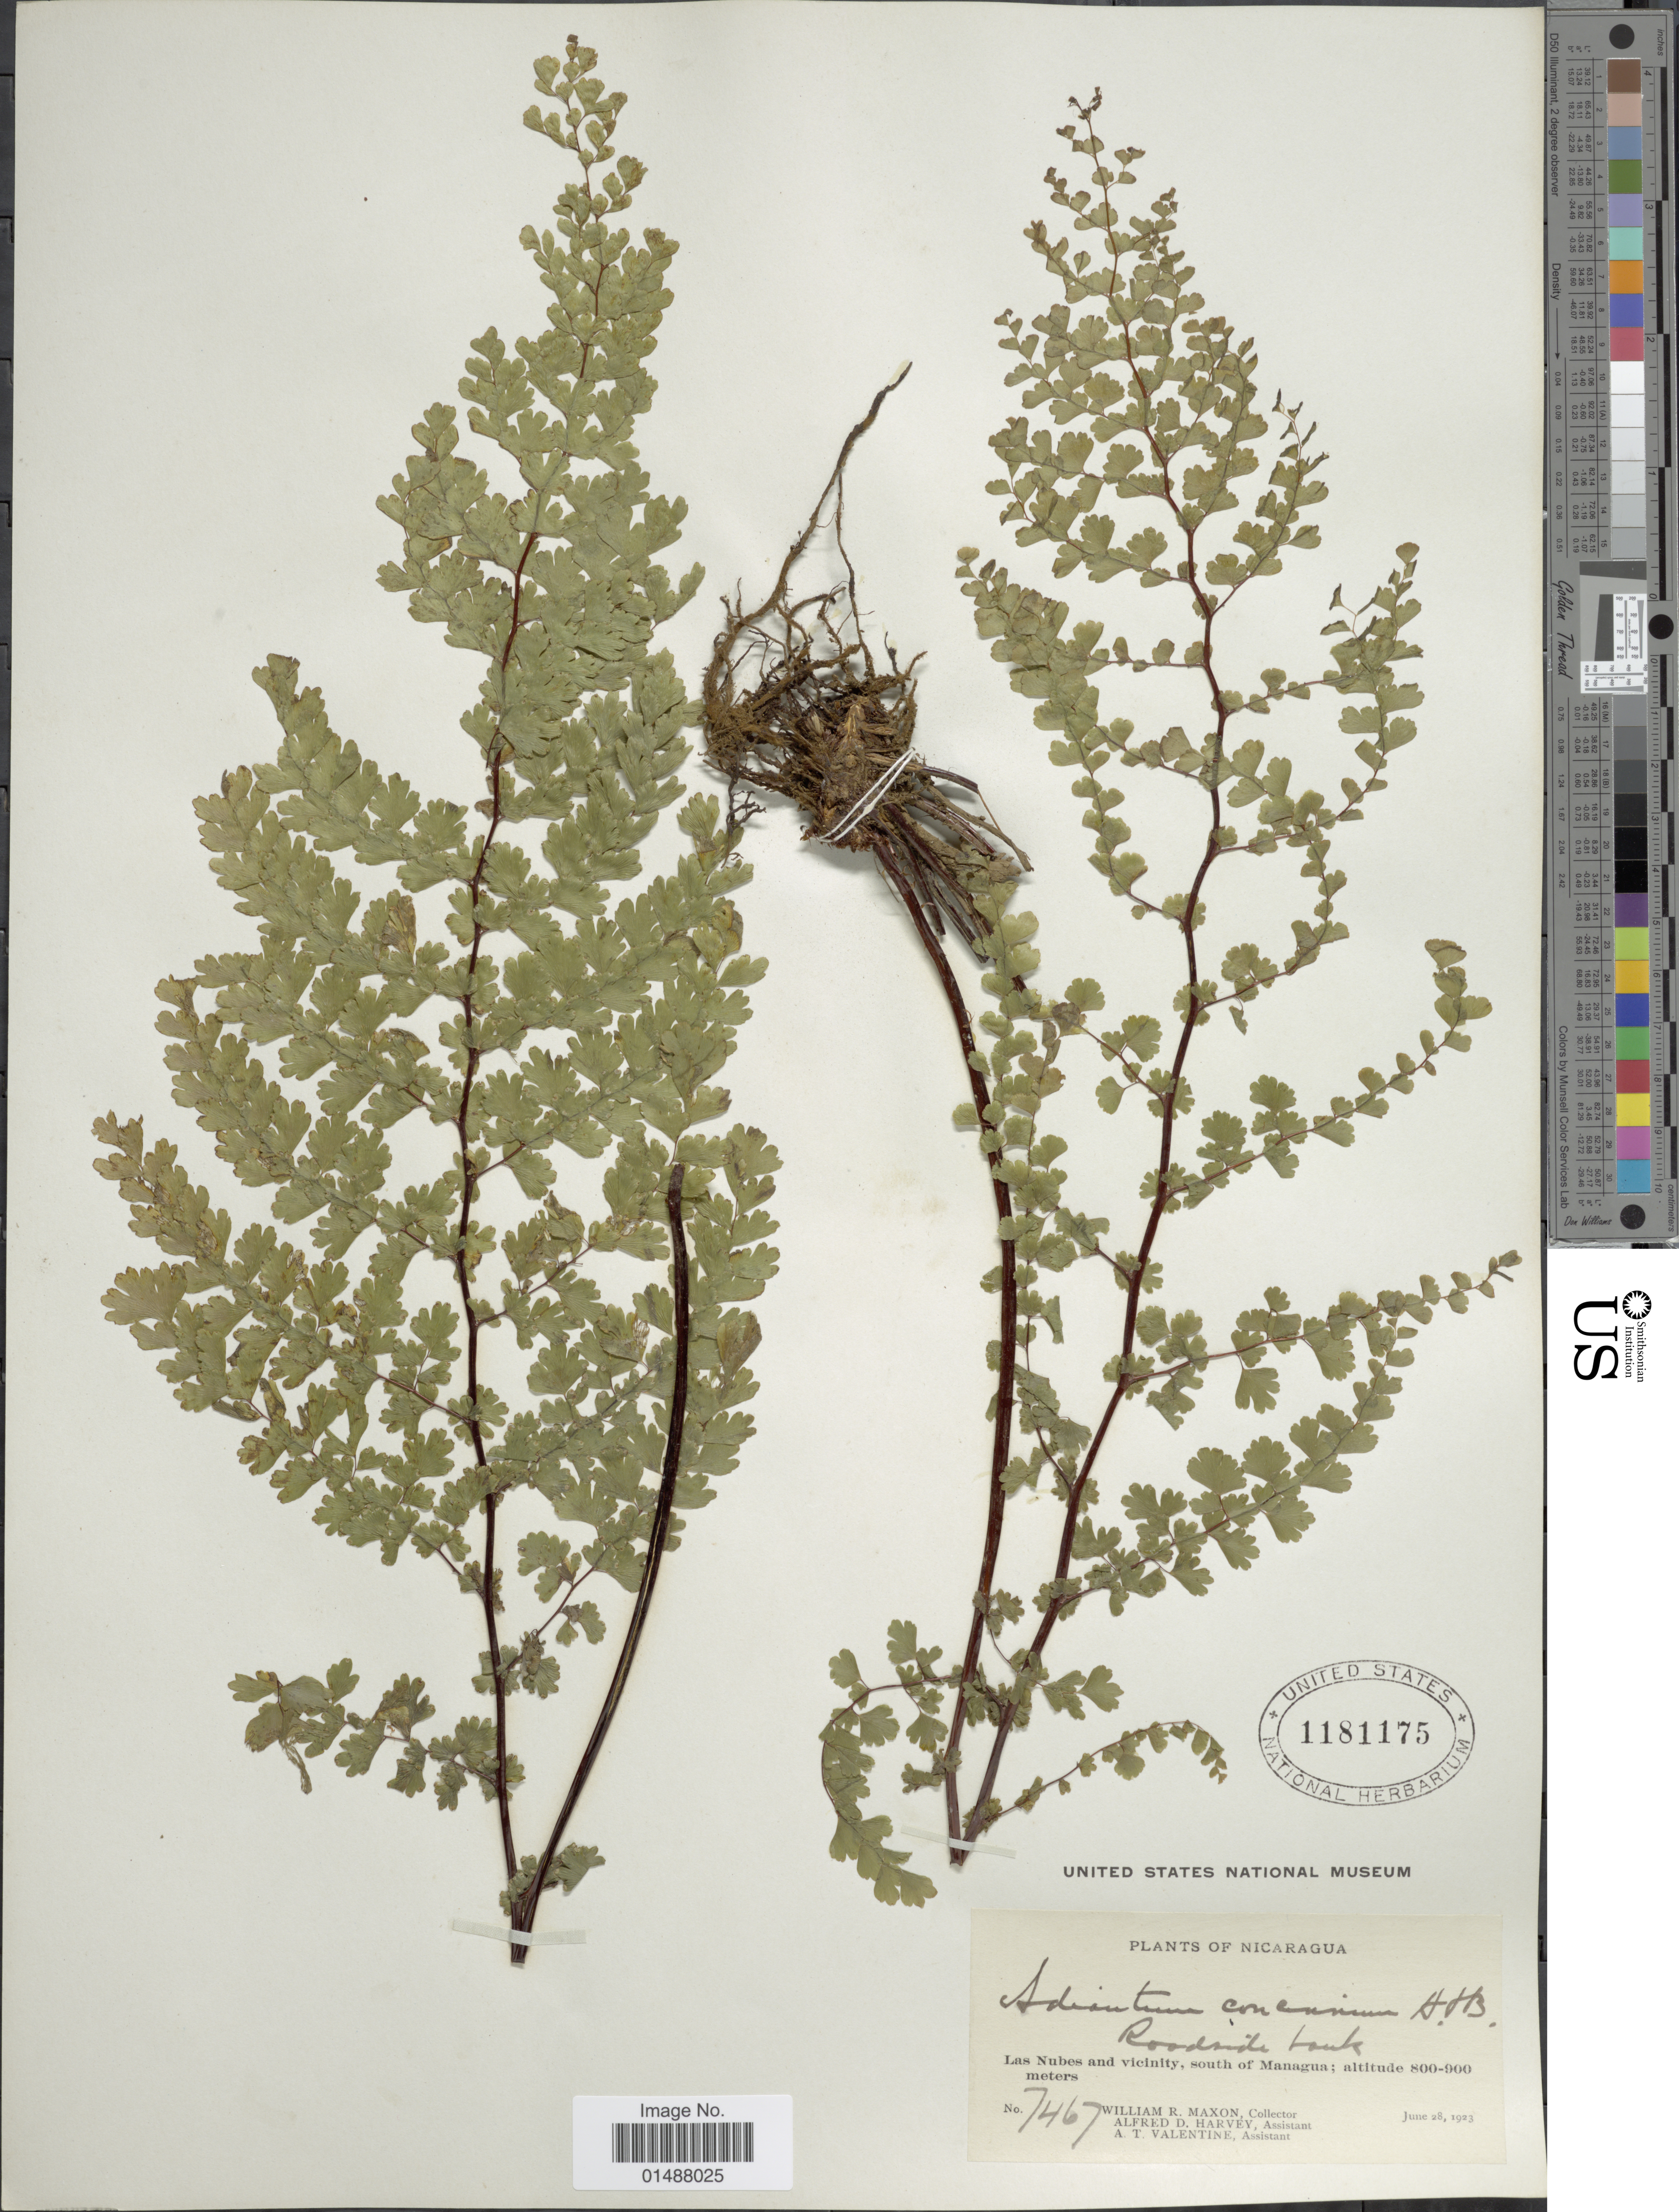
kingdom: Plantae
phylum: Tracheophyta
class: Polypodiopsida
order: Polypodiales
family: Pteridaceae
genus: Adiantum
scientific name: Adiantum concinnum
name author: Humb. & Bonpl. ex Willd.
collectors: W. R. Maxon, A. D. Harvey & A. Valentine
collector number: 7467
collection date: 1923-06-28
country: Nicaragua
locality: Las Nubes and vicinity, south of Managua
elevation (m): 800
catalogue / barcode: US 1181175